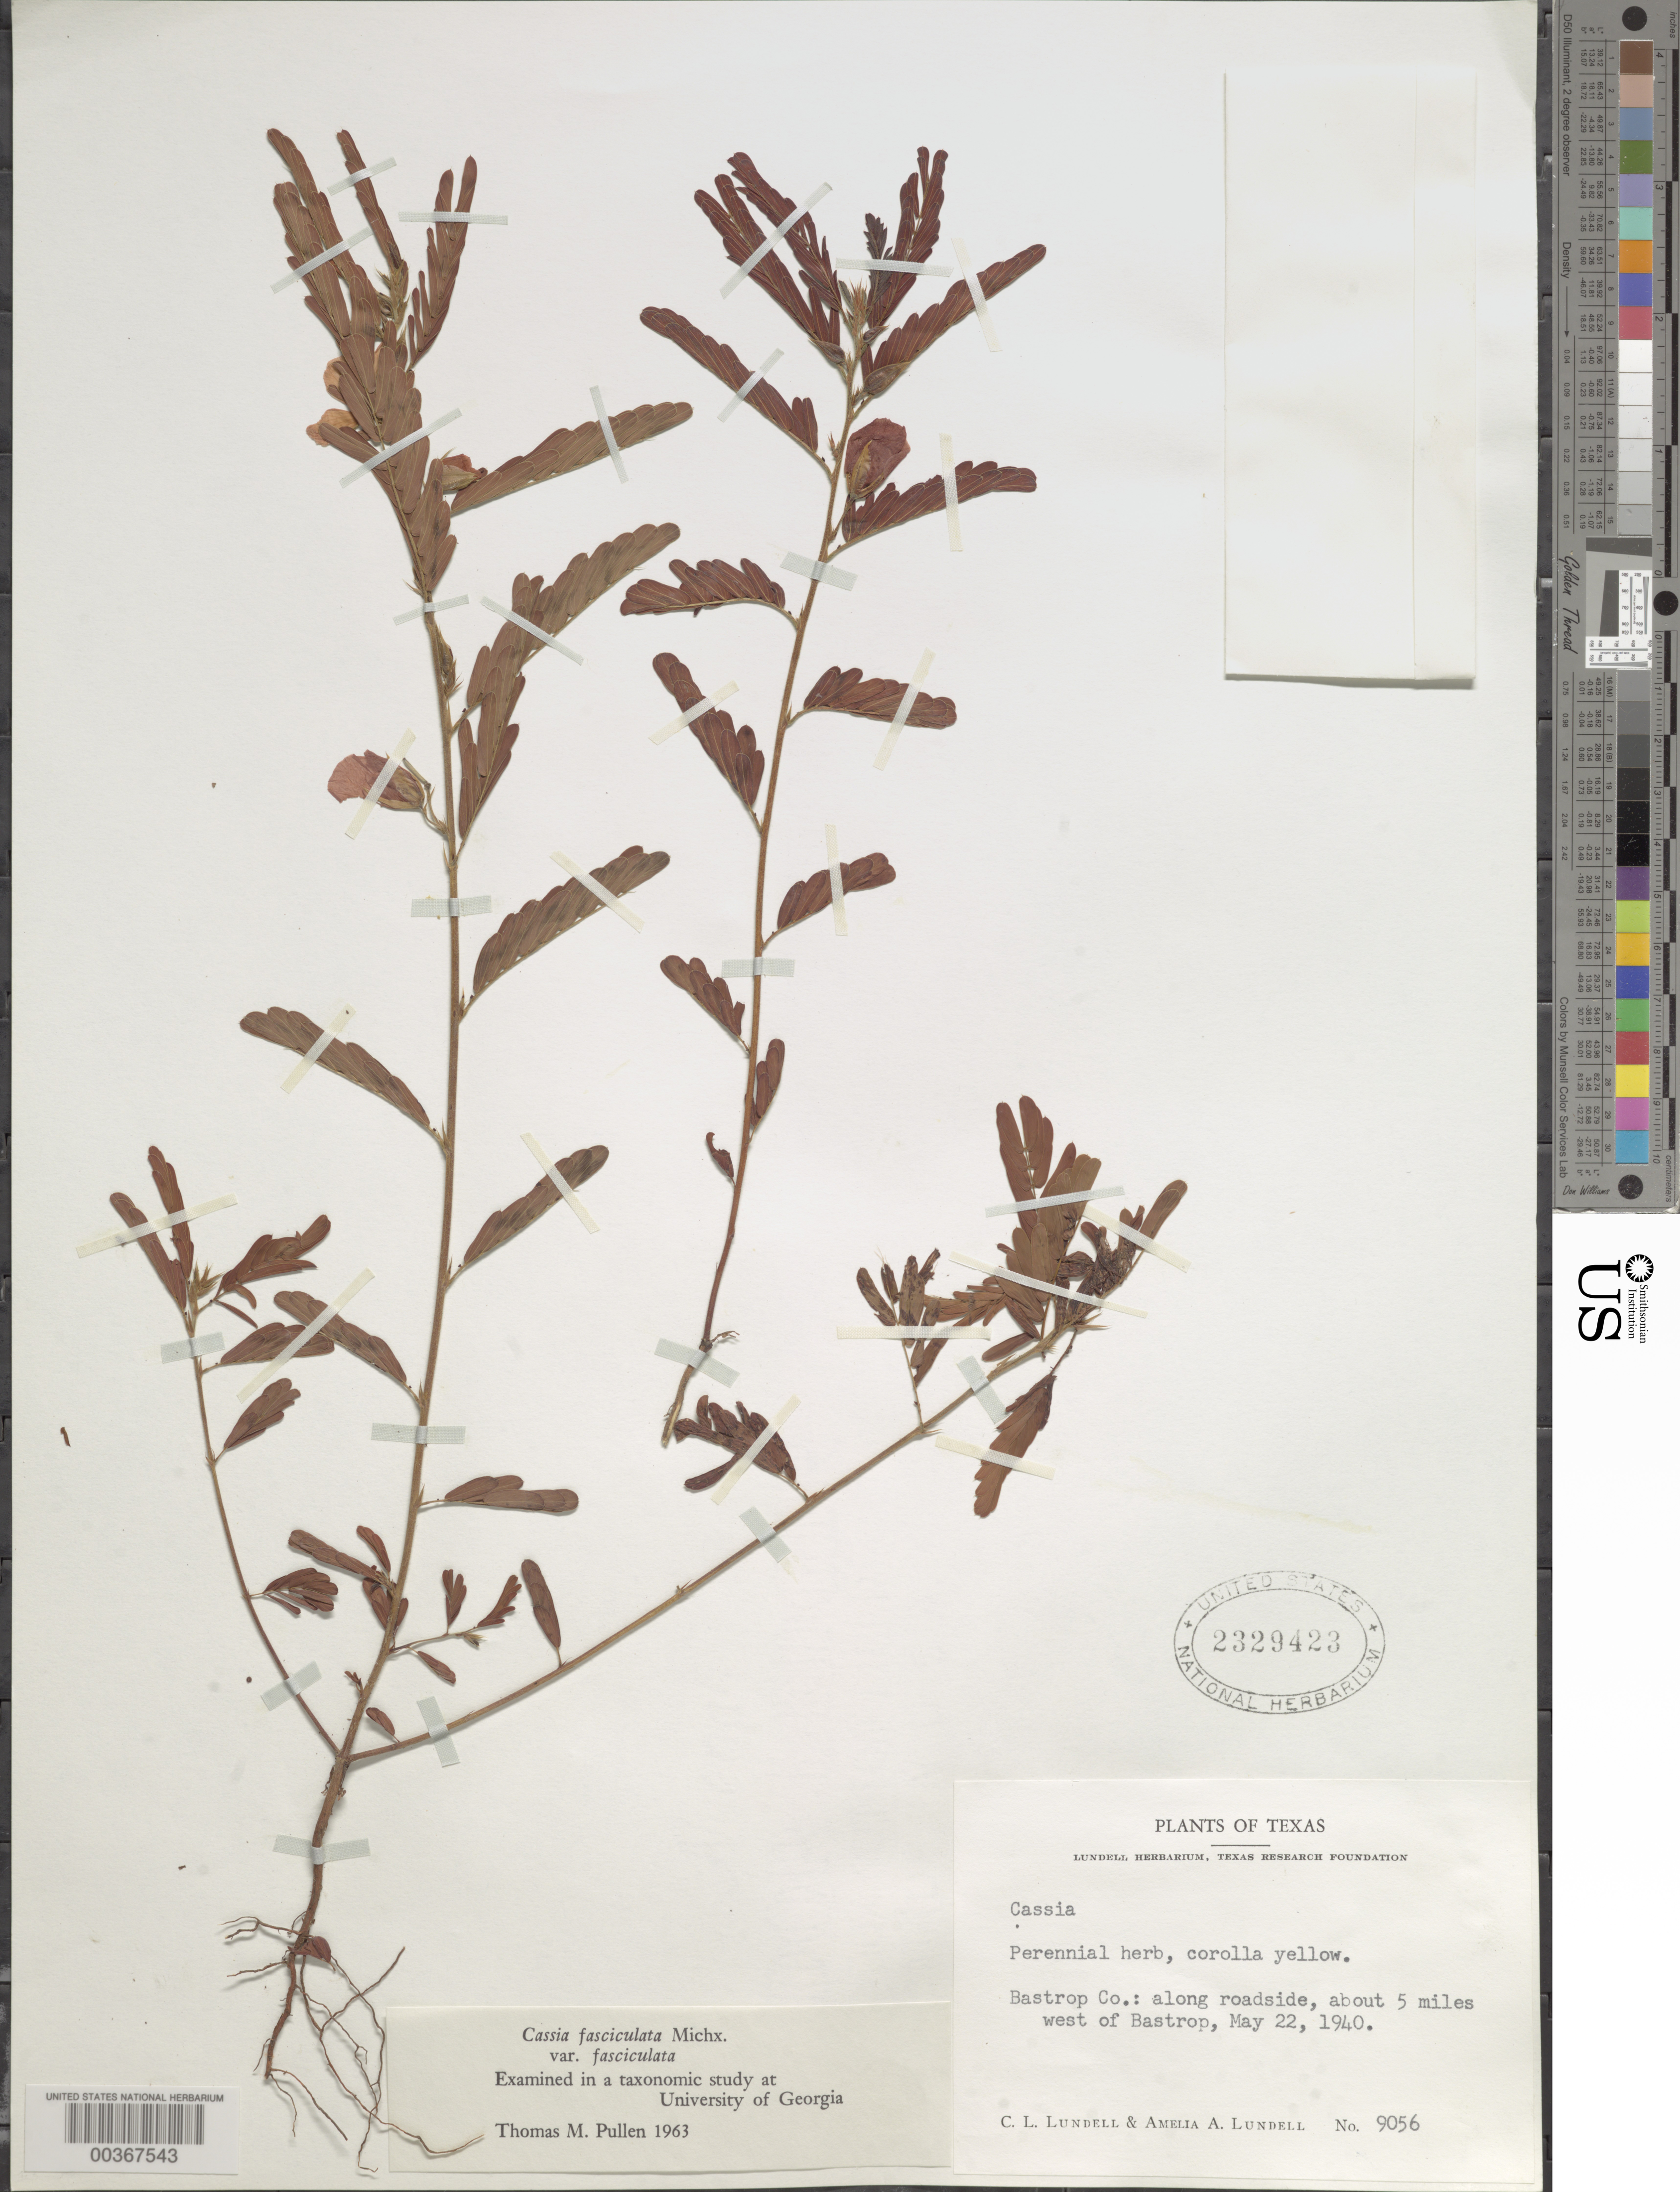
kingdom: Plantae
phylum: Tracheophyta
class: Magnoliopsida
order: Fabales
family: Fabaceae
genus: Chamaecrista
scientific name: Chamaecrista fasciculata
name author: (Michx.) Greene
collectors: C. L. Lundell & A. A. Lundell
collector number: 9056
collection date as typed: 22 May 1940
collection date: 1940-05-22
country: United States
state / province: Texas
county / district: Bastrop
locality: About 5 mi w of bastrop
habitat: Along roadside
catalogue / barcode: US 2329423